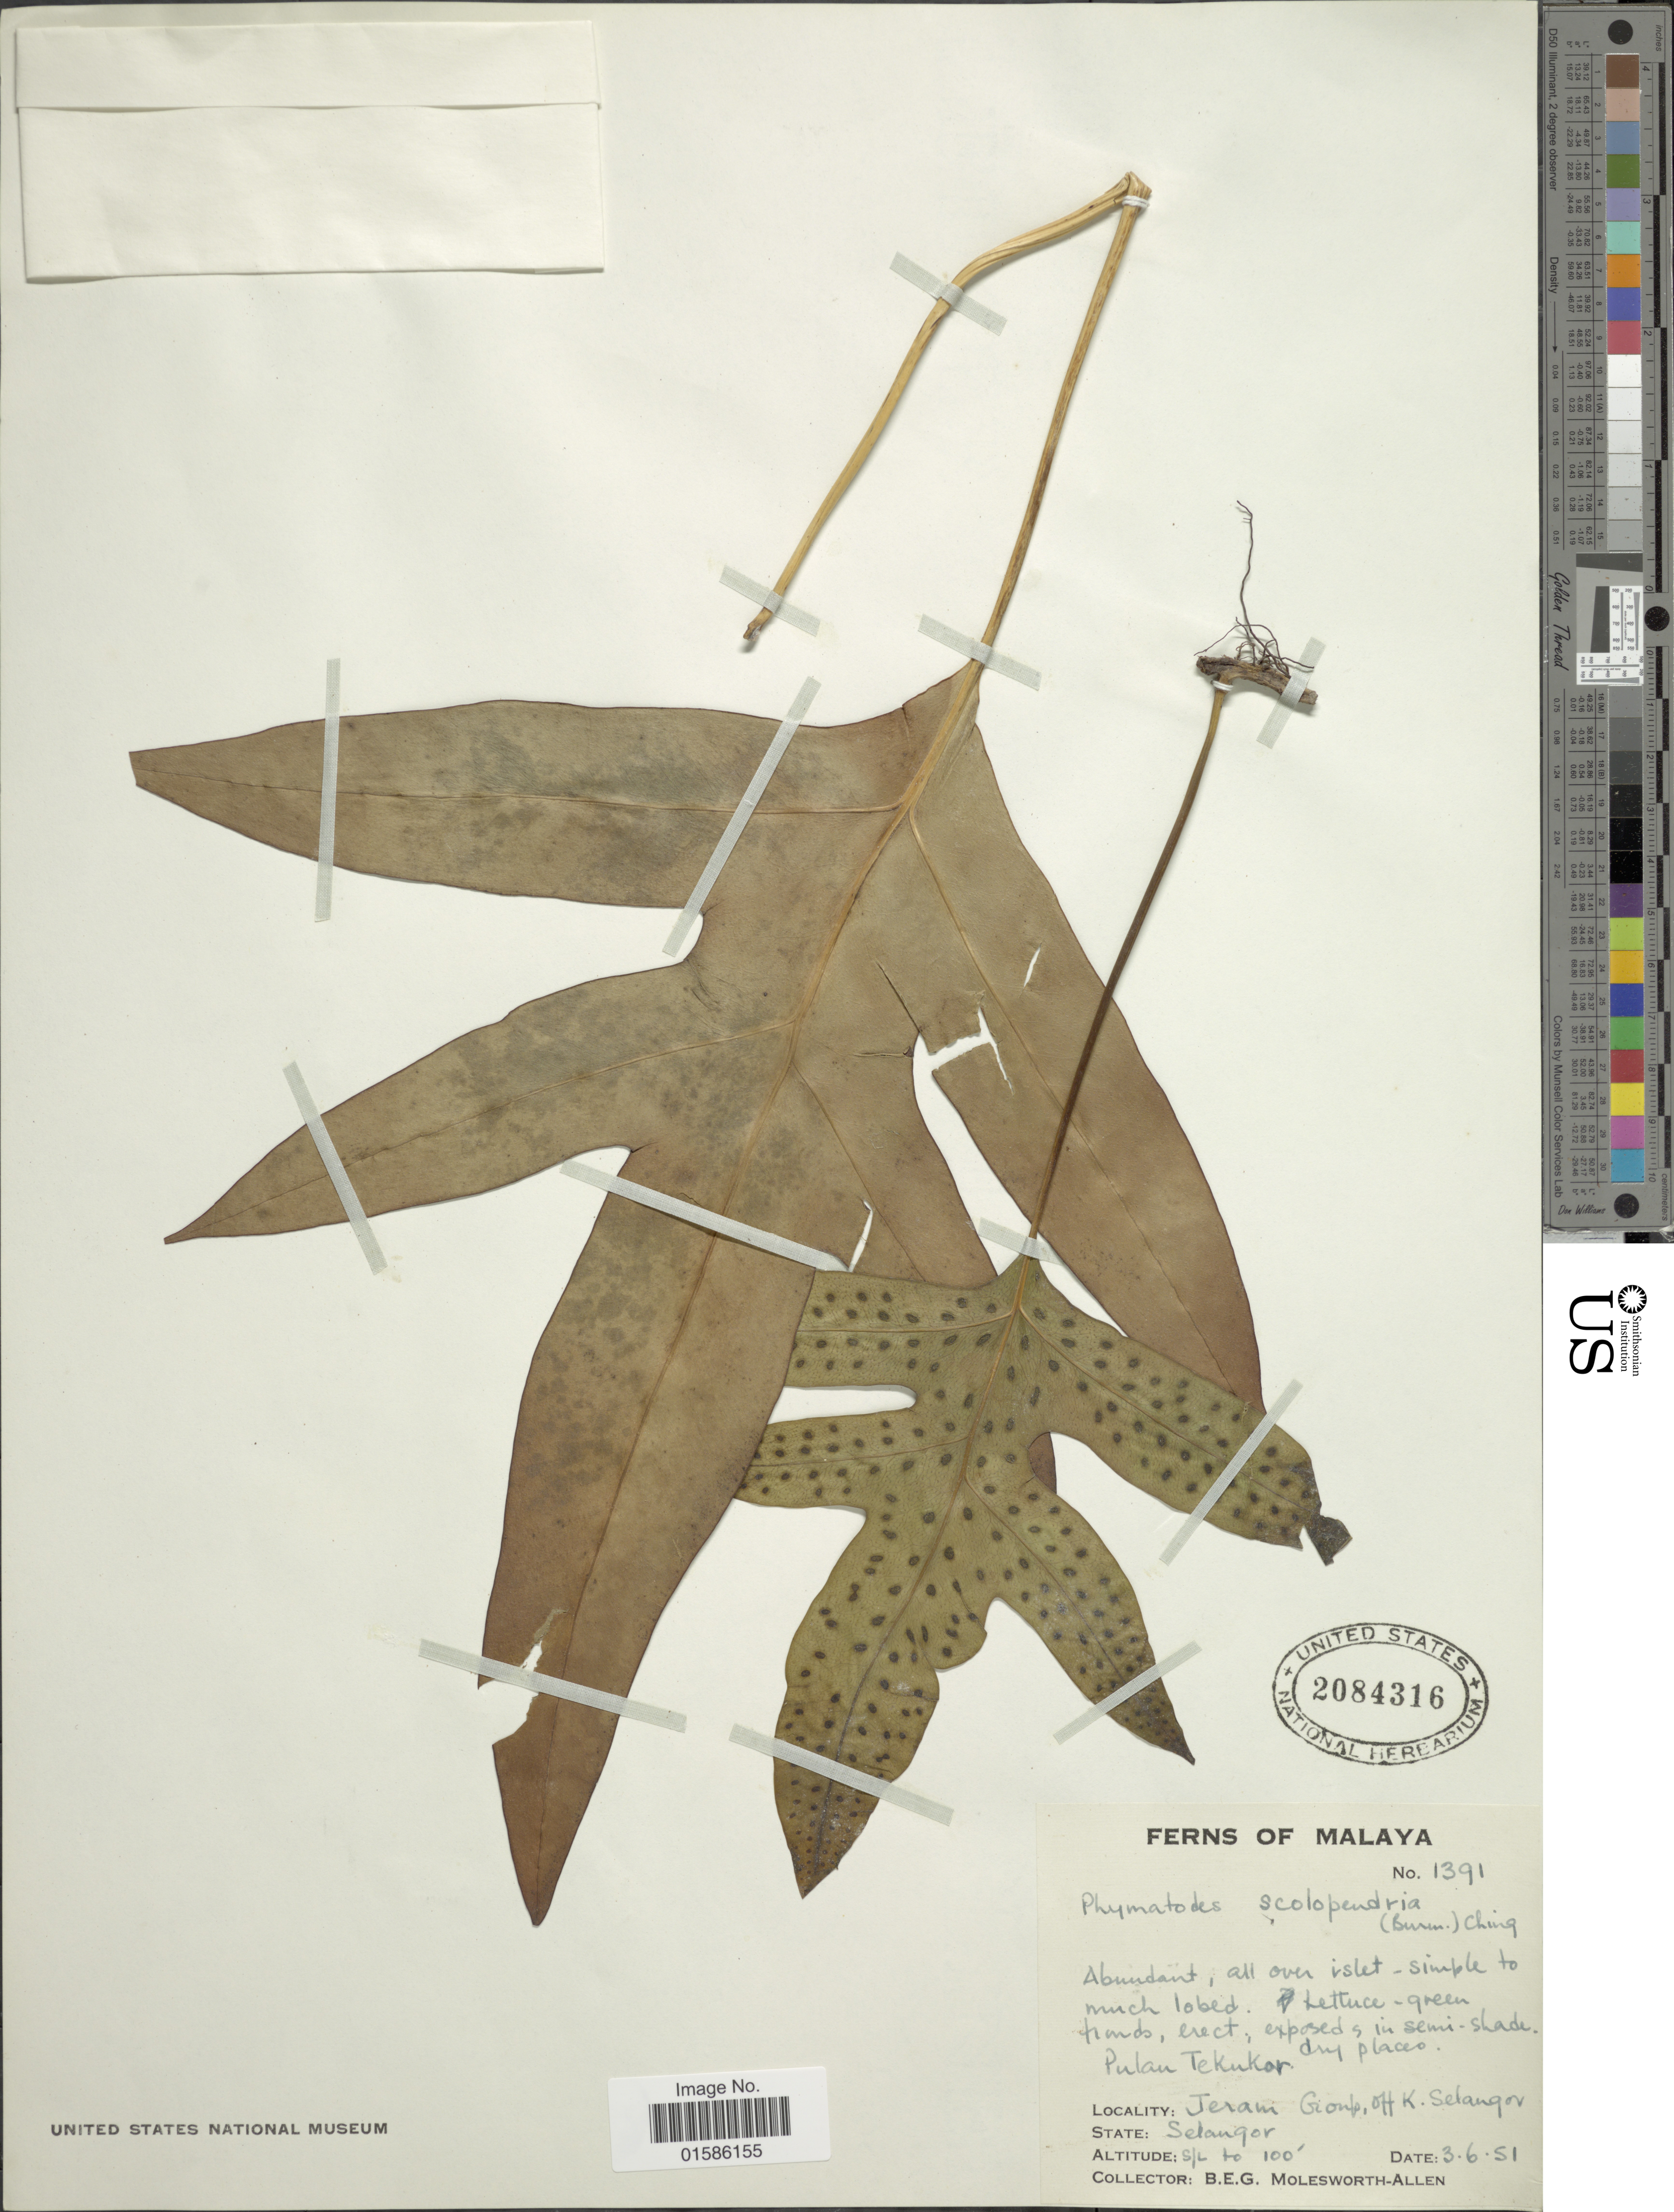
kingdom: Plantae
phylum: Tracheophyta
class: Polypodiopsida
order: Polypodiales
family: Polypodiaceae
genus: Microsorum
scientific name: Microsorum scolopendria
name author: (Burm. f.) Copel.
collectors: B. E. G. Molesworth-Allen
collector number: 1391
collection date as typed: Transcribed d/m/y: 3/6/51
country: Malaysia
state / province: Selangor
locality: Pulau Tekukor, Heram Gionp, off K. Selangor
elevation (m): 30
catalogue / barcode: US 2084316